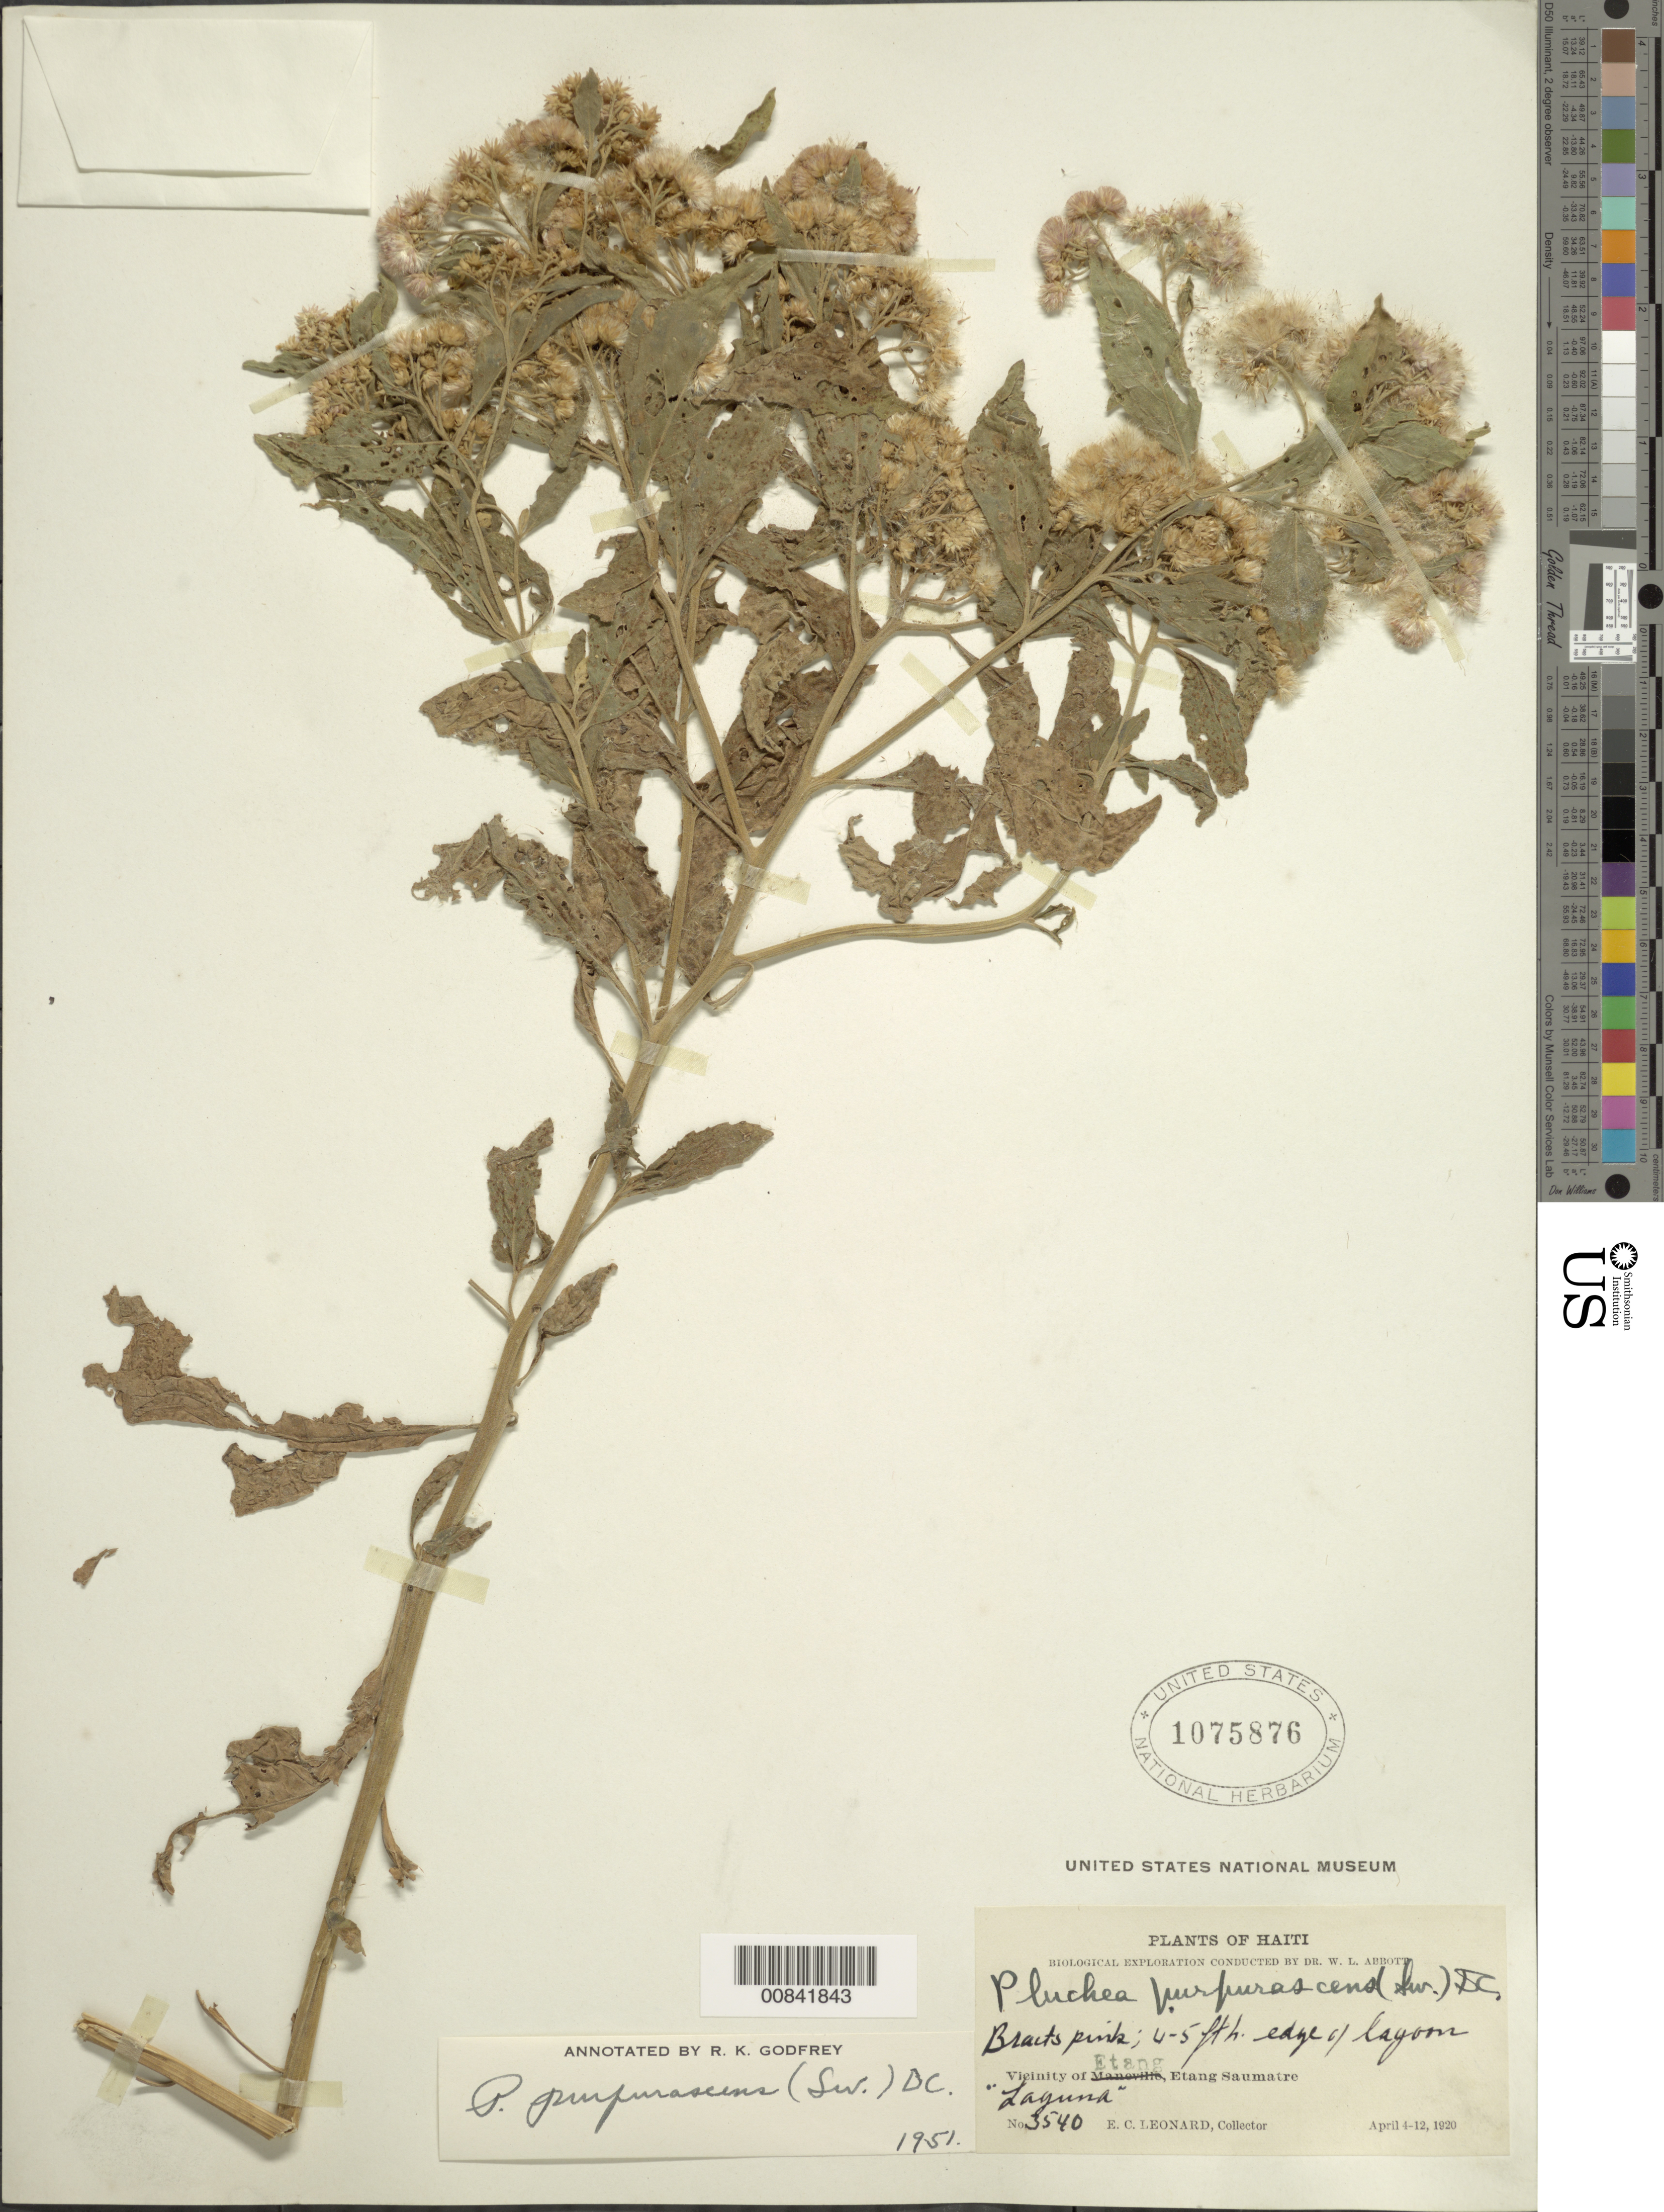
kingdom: Plantae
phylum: Tracheophyta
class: Magnoliopsida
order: Asterales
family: Asteraceae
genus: Pluchea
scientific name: Pluchea odorata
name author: (L.) Cass.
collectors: E. C. Leonard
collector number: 3540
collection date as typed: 04 Apr 1920 to 12 Apr 1920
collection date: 1920-04-04/1920-04-12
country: Haiti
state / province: Ouest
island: Hispaniola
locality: Vicinity of Etang, Etang Saumatre, Laguna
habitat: Edge of lagoon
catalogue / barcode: US 1075876